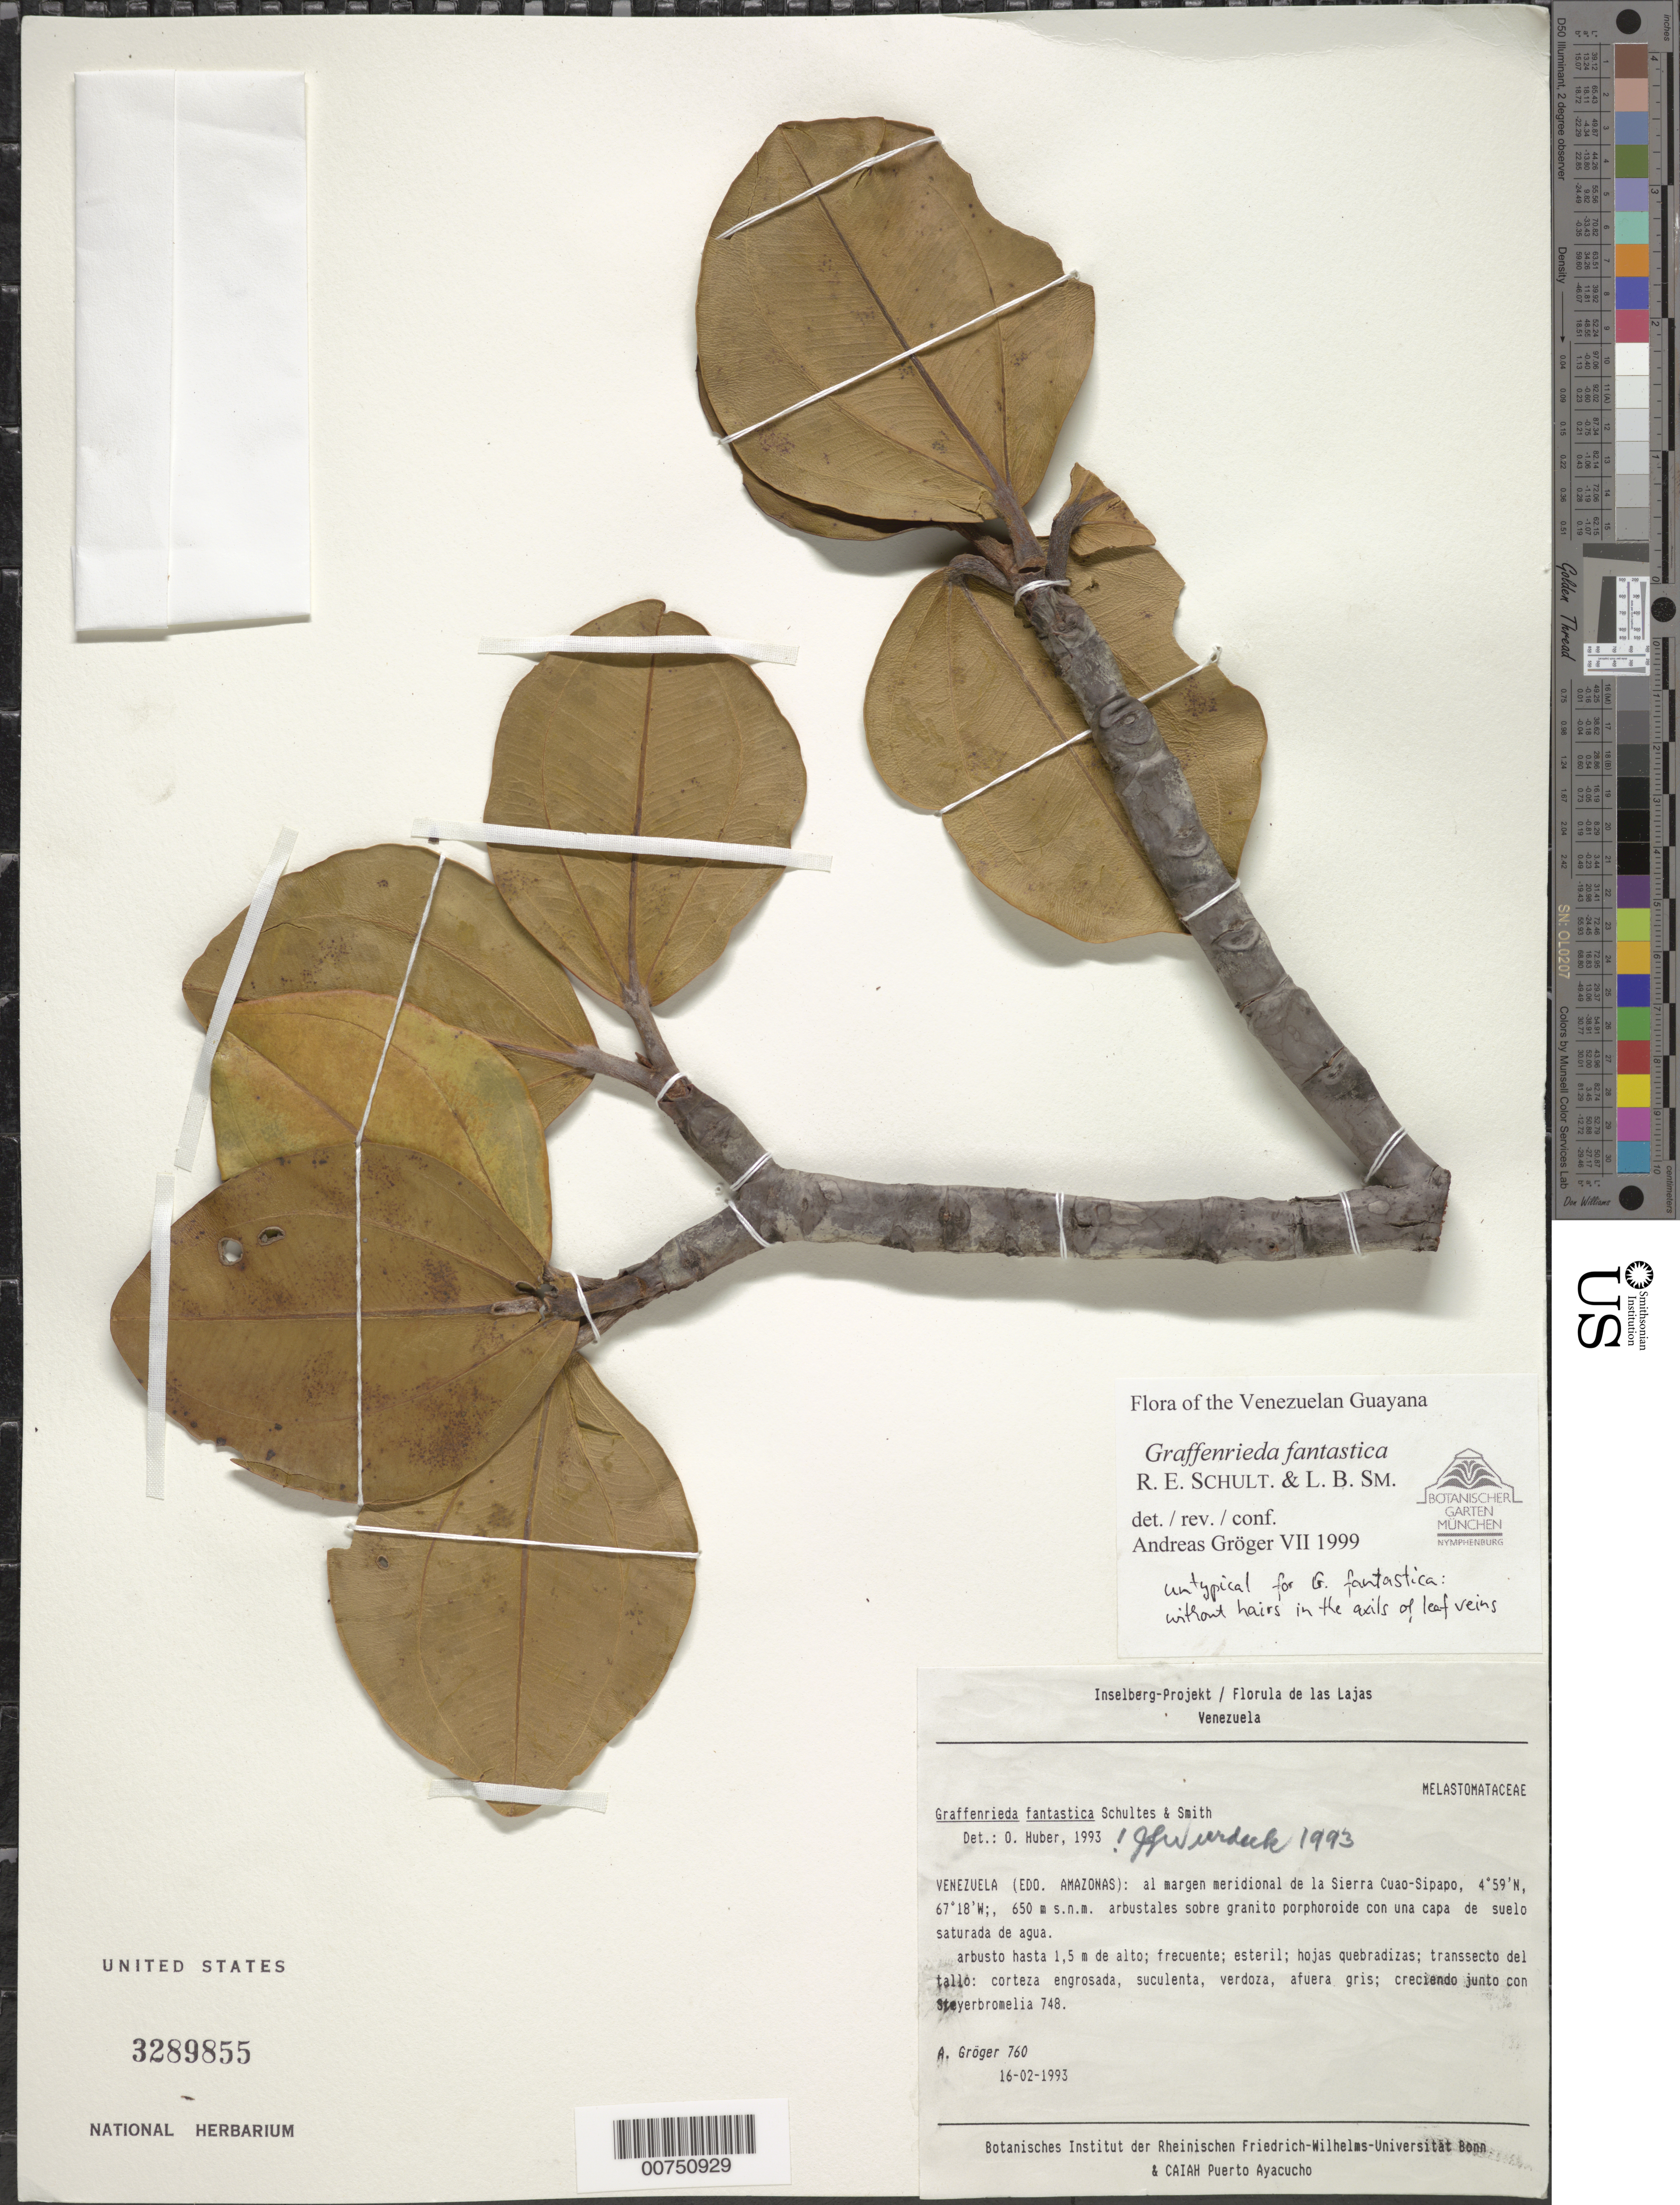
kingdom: Plantae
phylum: Tracheophyta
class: Magnoliopsida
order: Myrtales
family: Melastomataceae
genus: Graffenrieda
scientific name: Graffenrieda fantastica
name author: R.E. Schult. & L.B. Sm.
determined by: Gröger, A.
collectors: A. Gröger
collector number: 760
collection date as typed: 16-Feb-93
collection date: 1993-02-16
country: Venezuela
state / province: Amazonas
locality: Sierra Cuao-Sipapo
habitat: Arbustales sobre granito porphoroide son una capa de suelo saturada de agua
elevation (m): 650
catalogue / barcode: US 3289855